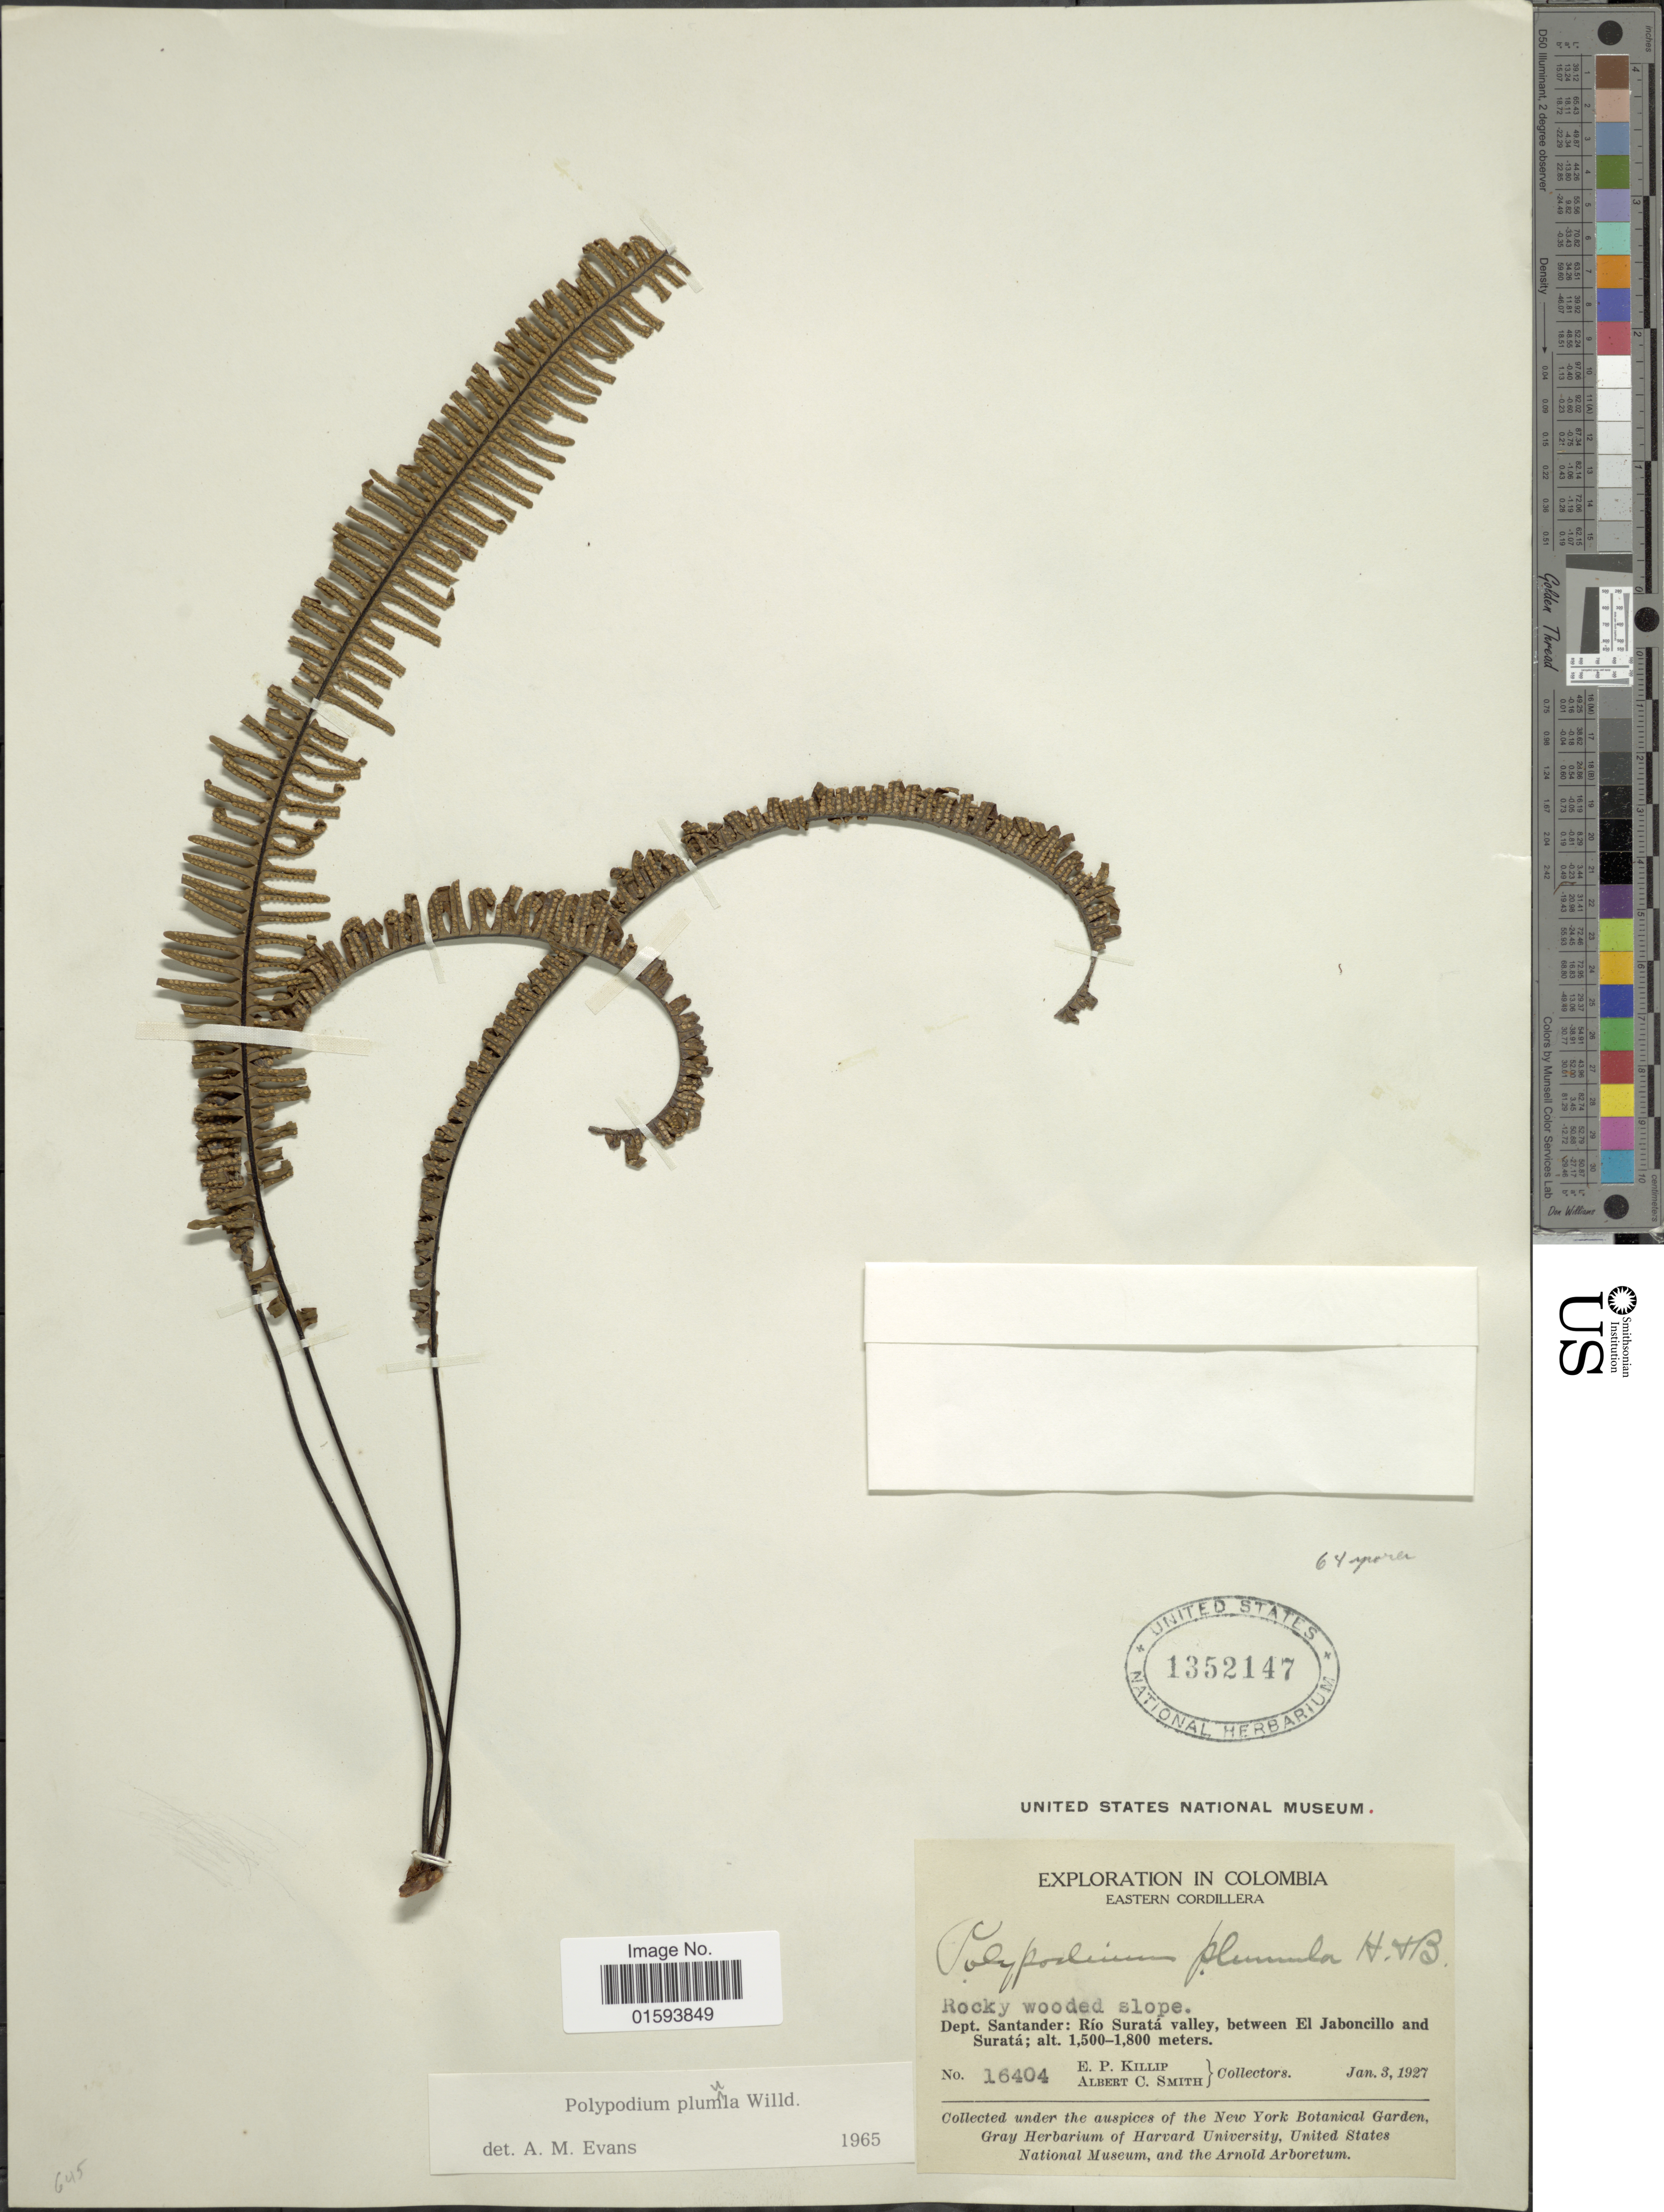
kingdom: Plantae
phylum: Tracheophyta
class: Polypodiopsida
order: Polypodiales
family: Polypodiaceae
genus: Pecluma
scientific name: Pecluma plumula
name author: (Humb. & Bonpl. ex Willd.) M.G. Price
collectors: E. P. Killip & A. C. Smith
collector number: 16404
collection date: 1927-01-03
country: Colombia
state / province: Santander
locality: Eastern Cordillera, Rio Surata valley, between El Jaboncillo and Surata.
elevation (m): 1500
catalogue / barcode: US 1352147